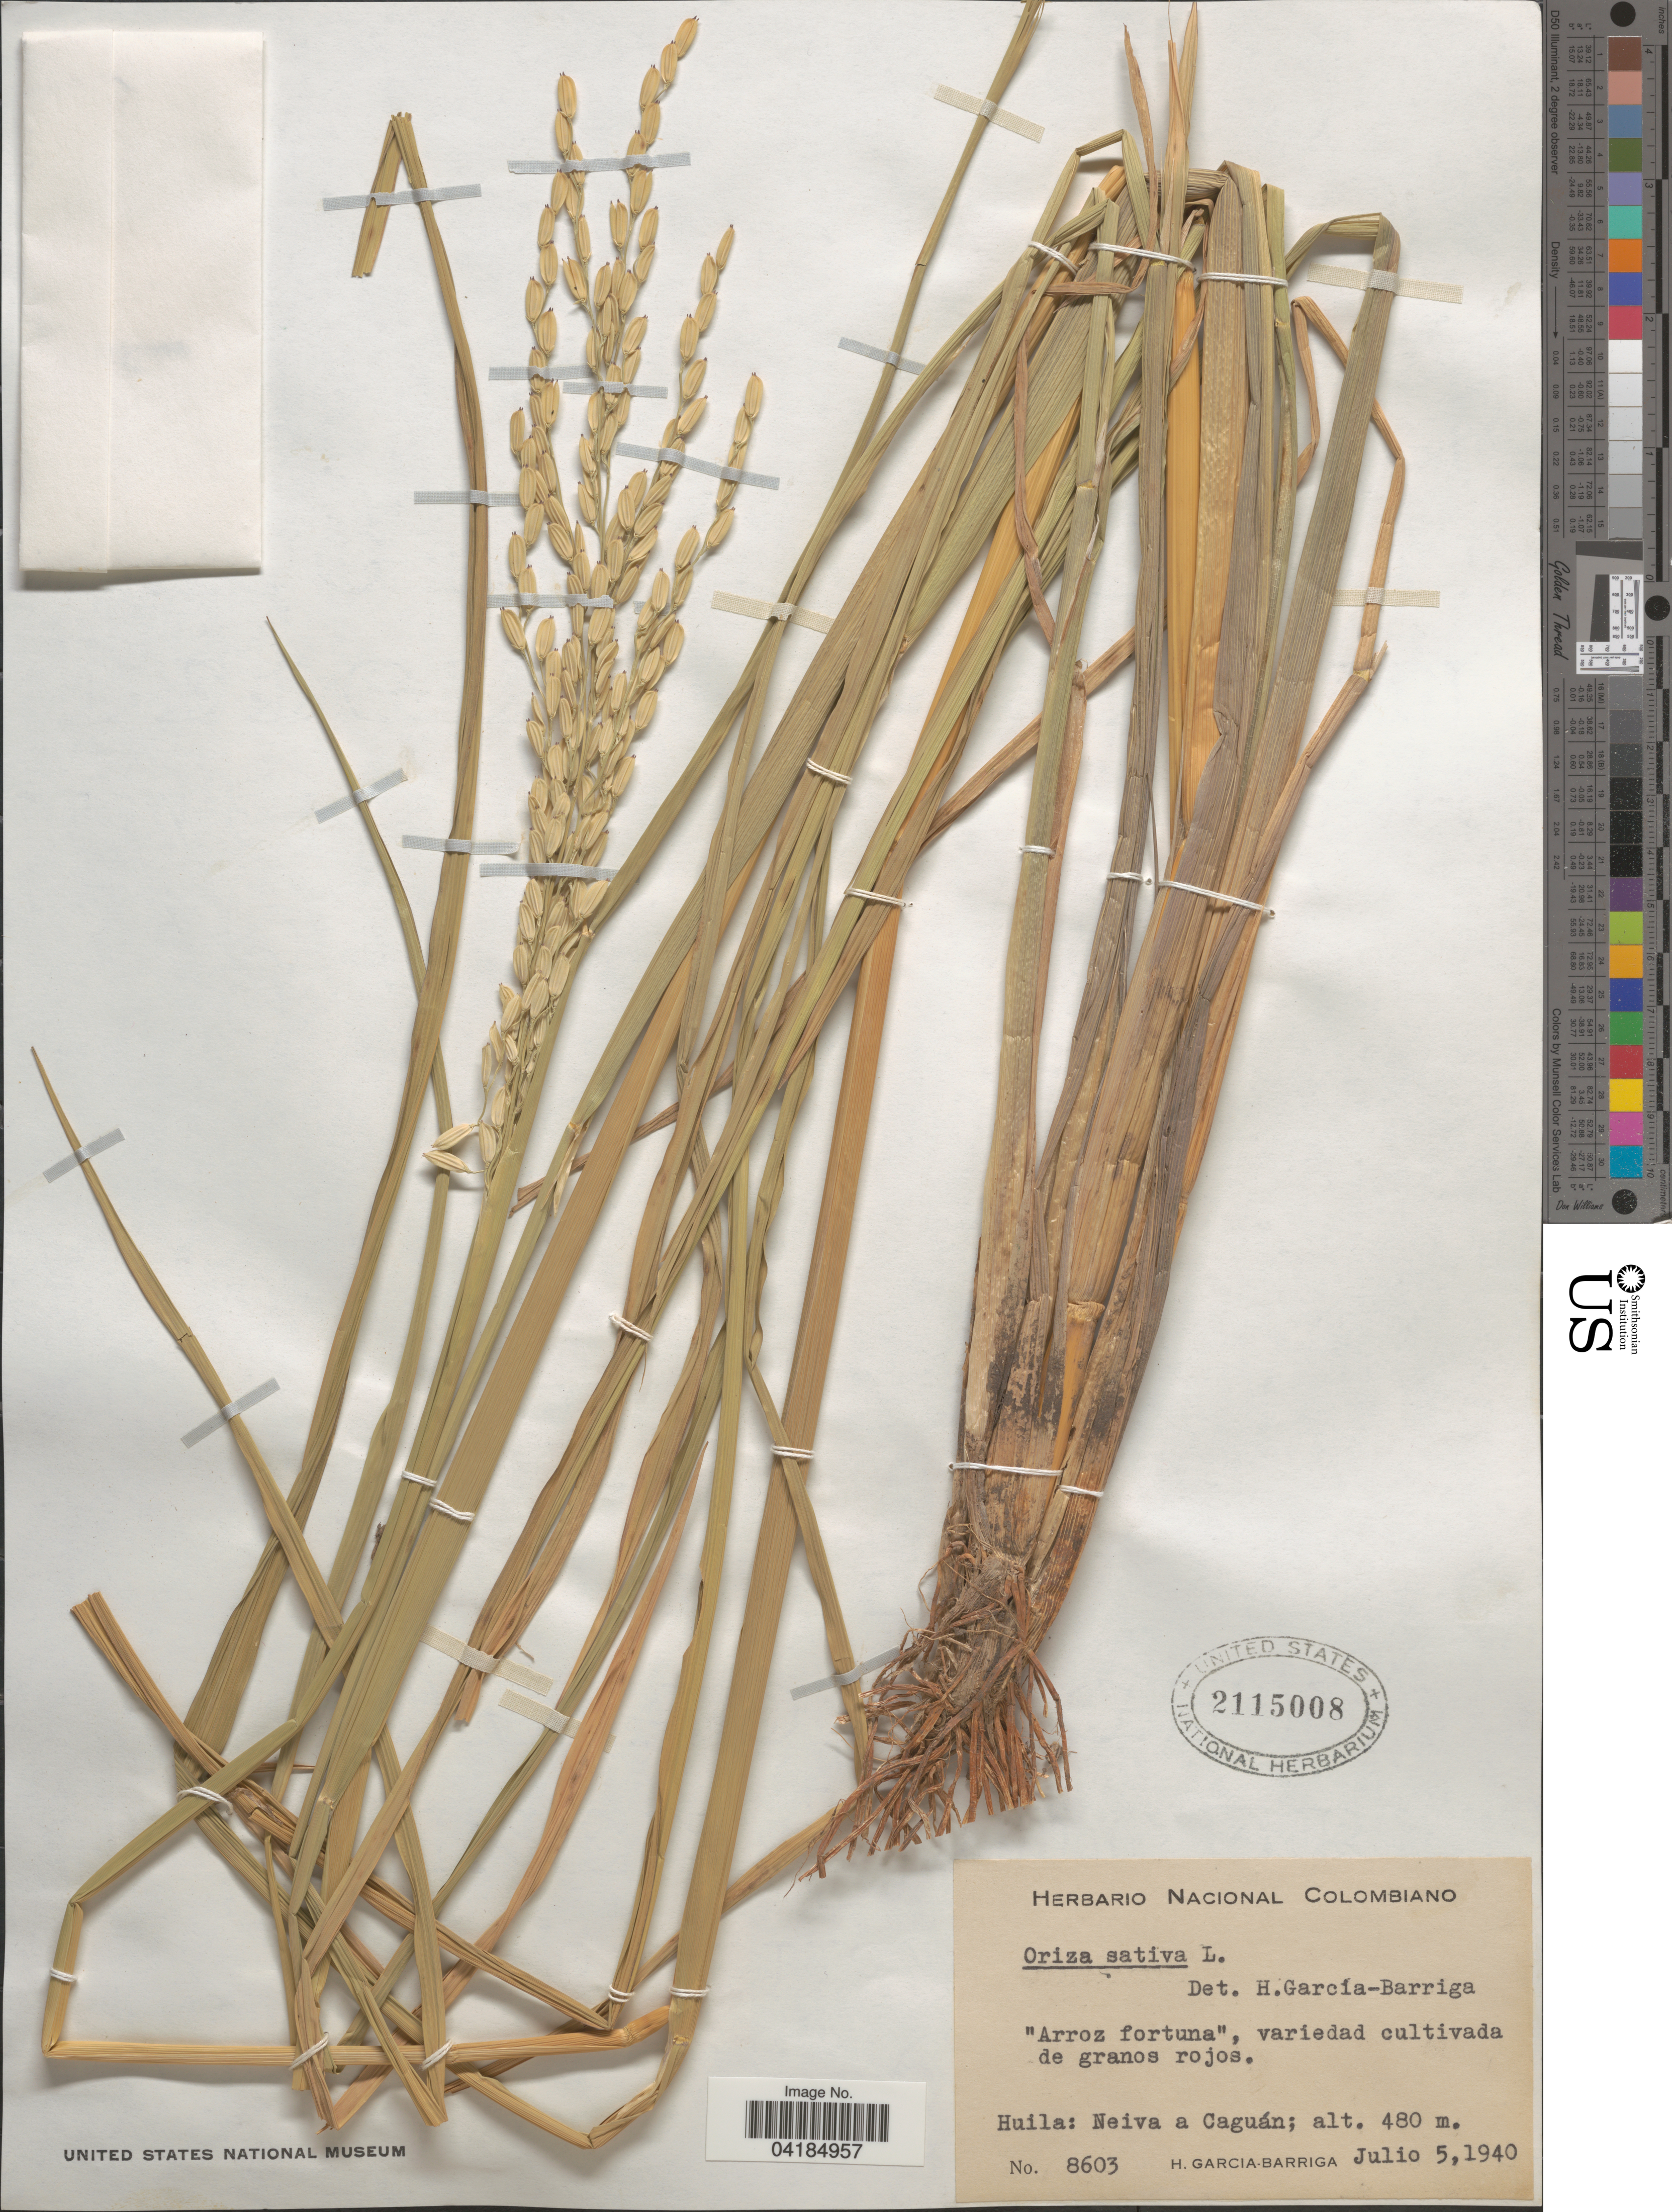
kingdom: Plantae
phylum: Tracheophyta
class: Liliopsida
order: Poales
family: Poaceae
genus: Oryza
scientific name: Oryza sativa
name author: L.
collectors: H. García Barriga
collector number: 8603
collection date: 1940-07-05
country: Colombia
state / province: Huila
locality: Neiva a Caguán.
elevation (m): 480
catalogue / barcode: US 2115008